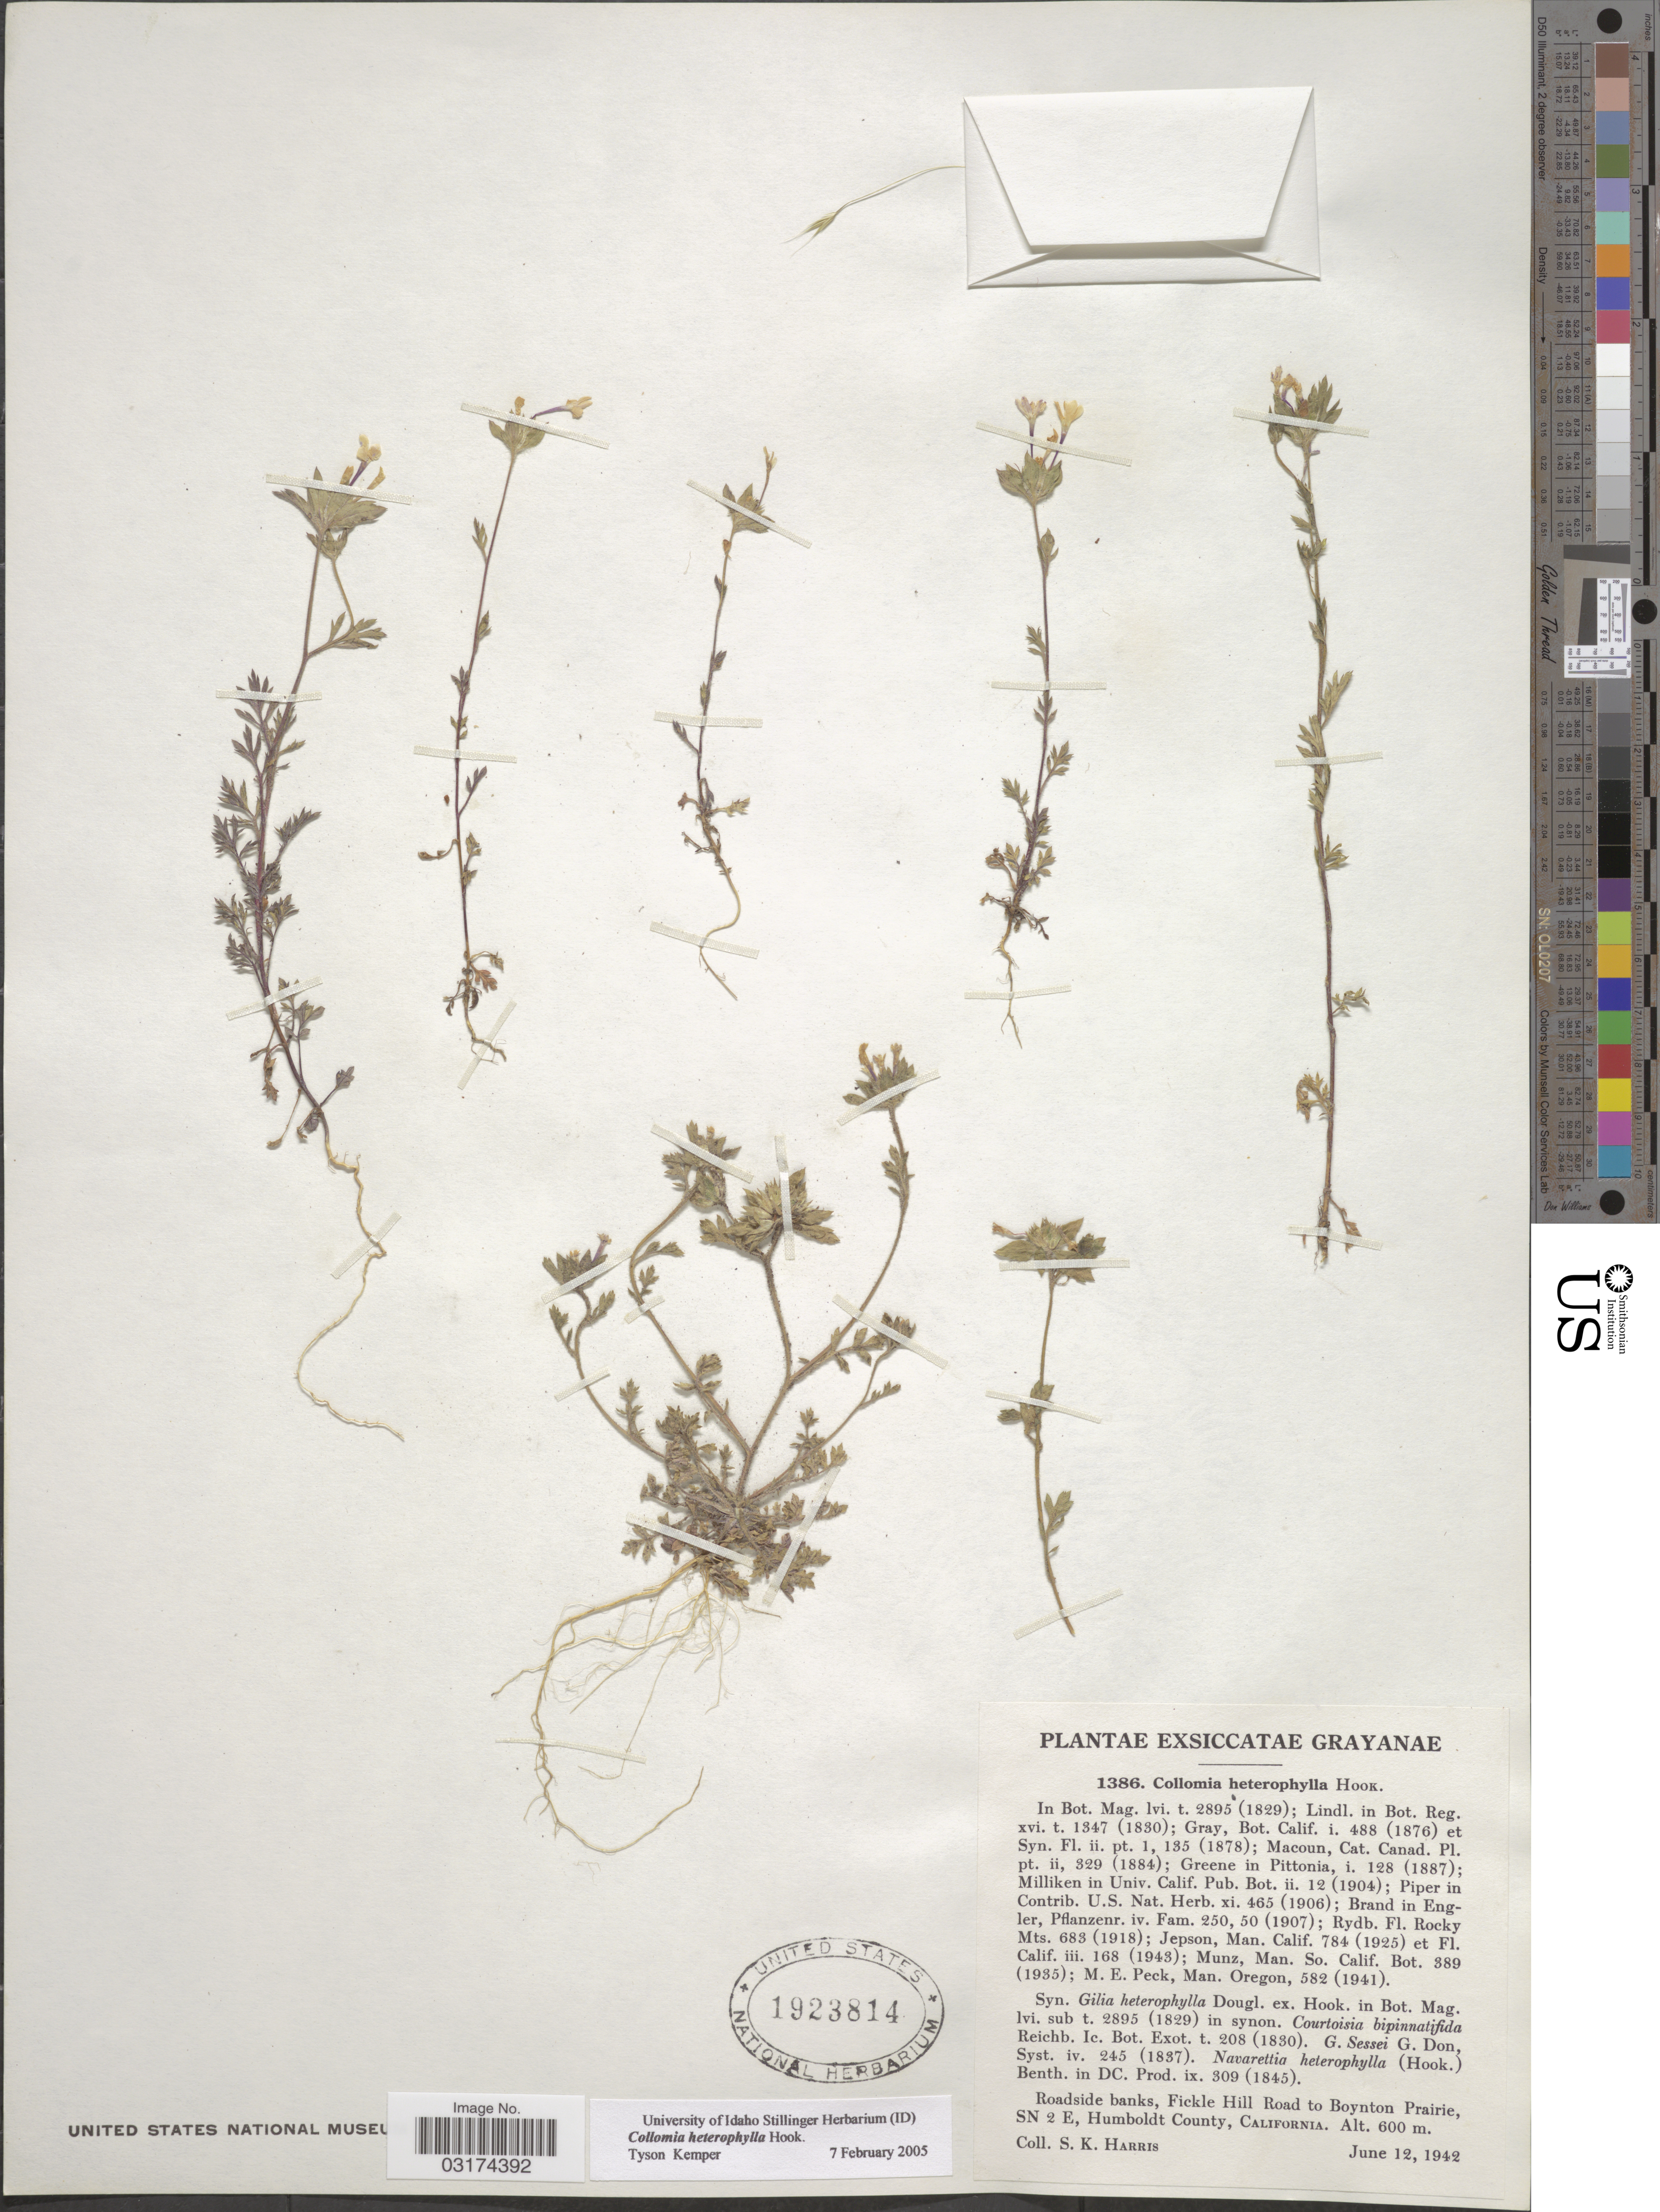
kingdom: Plantae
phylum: Tracheophyta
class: Magnoliopsida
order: Ericales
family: Polemoniaceae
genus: Collomia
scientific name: Collomia heterophylla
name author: Hook.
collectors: S. K. Harris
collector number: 1386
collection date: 1942-06-12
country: United States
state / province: California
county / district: Humboldt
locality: Roadside banks, Fickle Hill Road to Boynton Prairie, SN 2 E, Humboldt County.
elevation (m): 600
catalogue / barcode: US 1923814